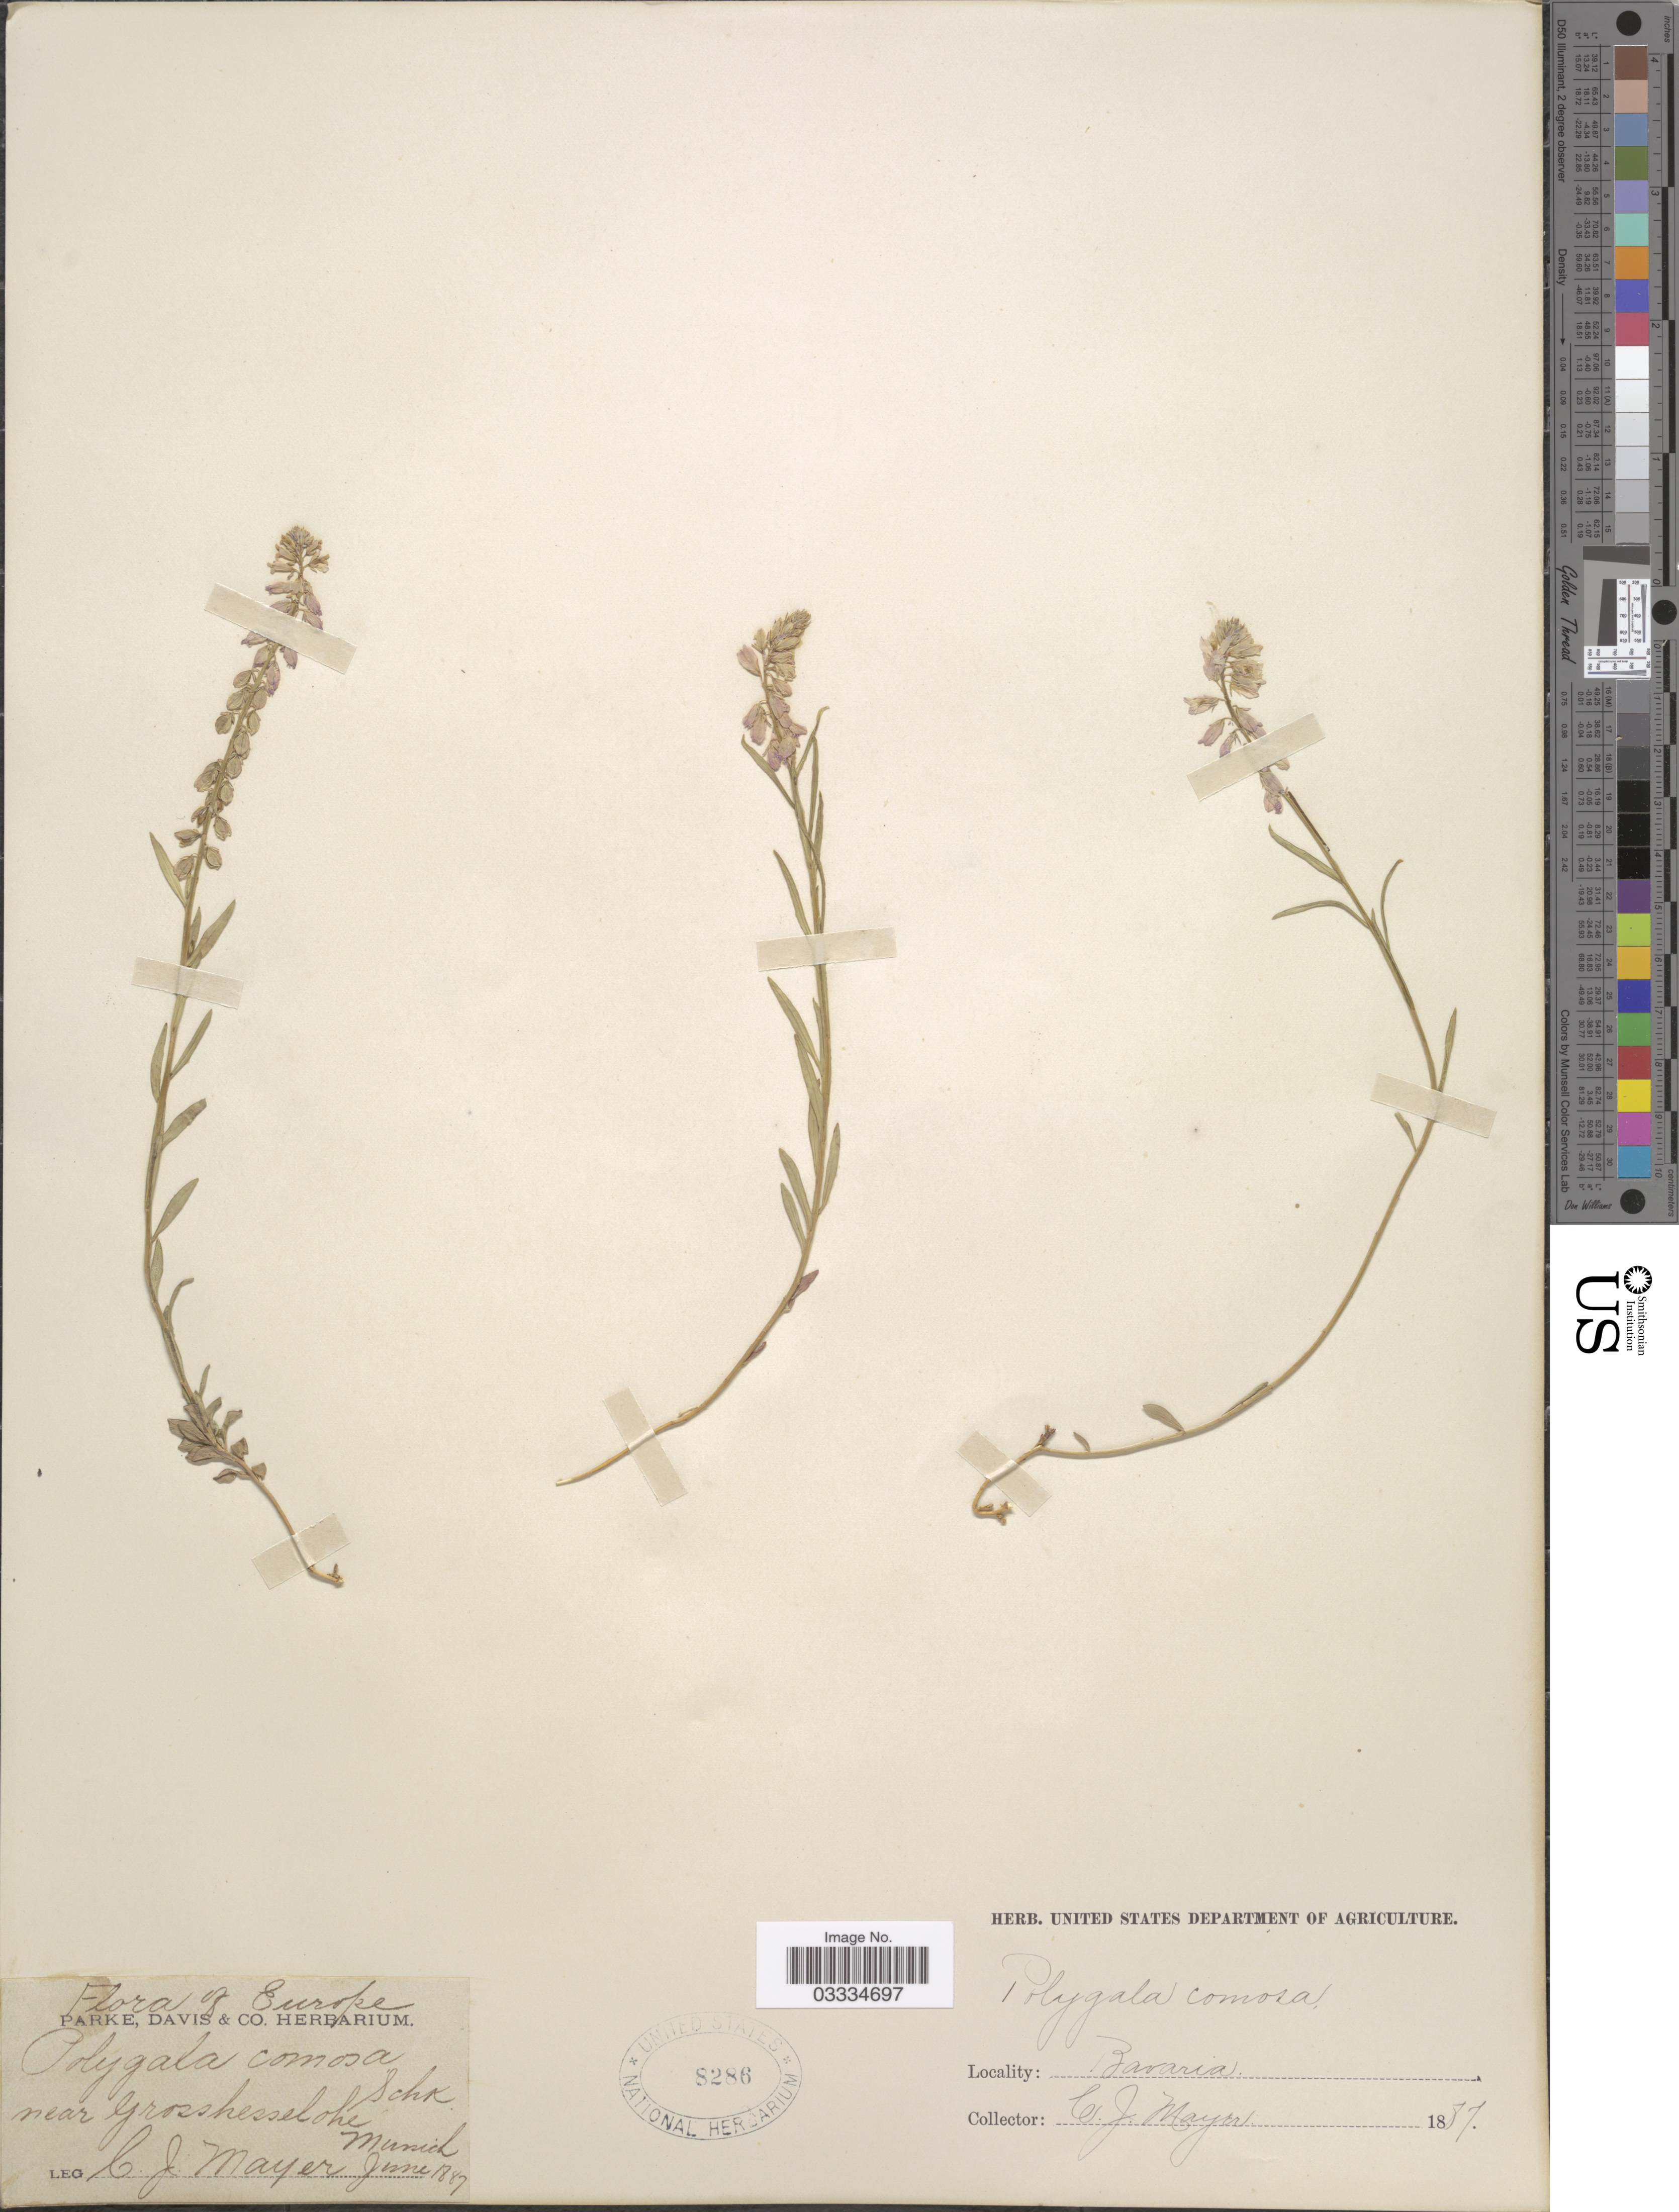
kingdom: Plantae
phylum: Tracheophyta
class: Magnoliopsida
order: Fabales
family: Polygalaceae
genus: Polygala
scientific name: Polygala comosa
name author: Schkuhr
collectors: C. Mayer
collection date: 1887-06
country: Germany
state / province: Bayern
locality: Near Grosshesselohe Munich.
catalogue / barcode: US 8286